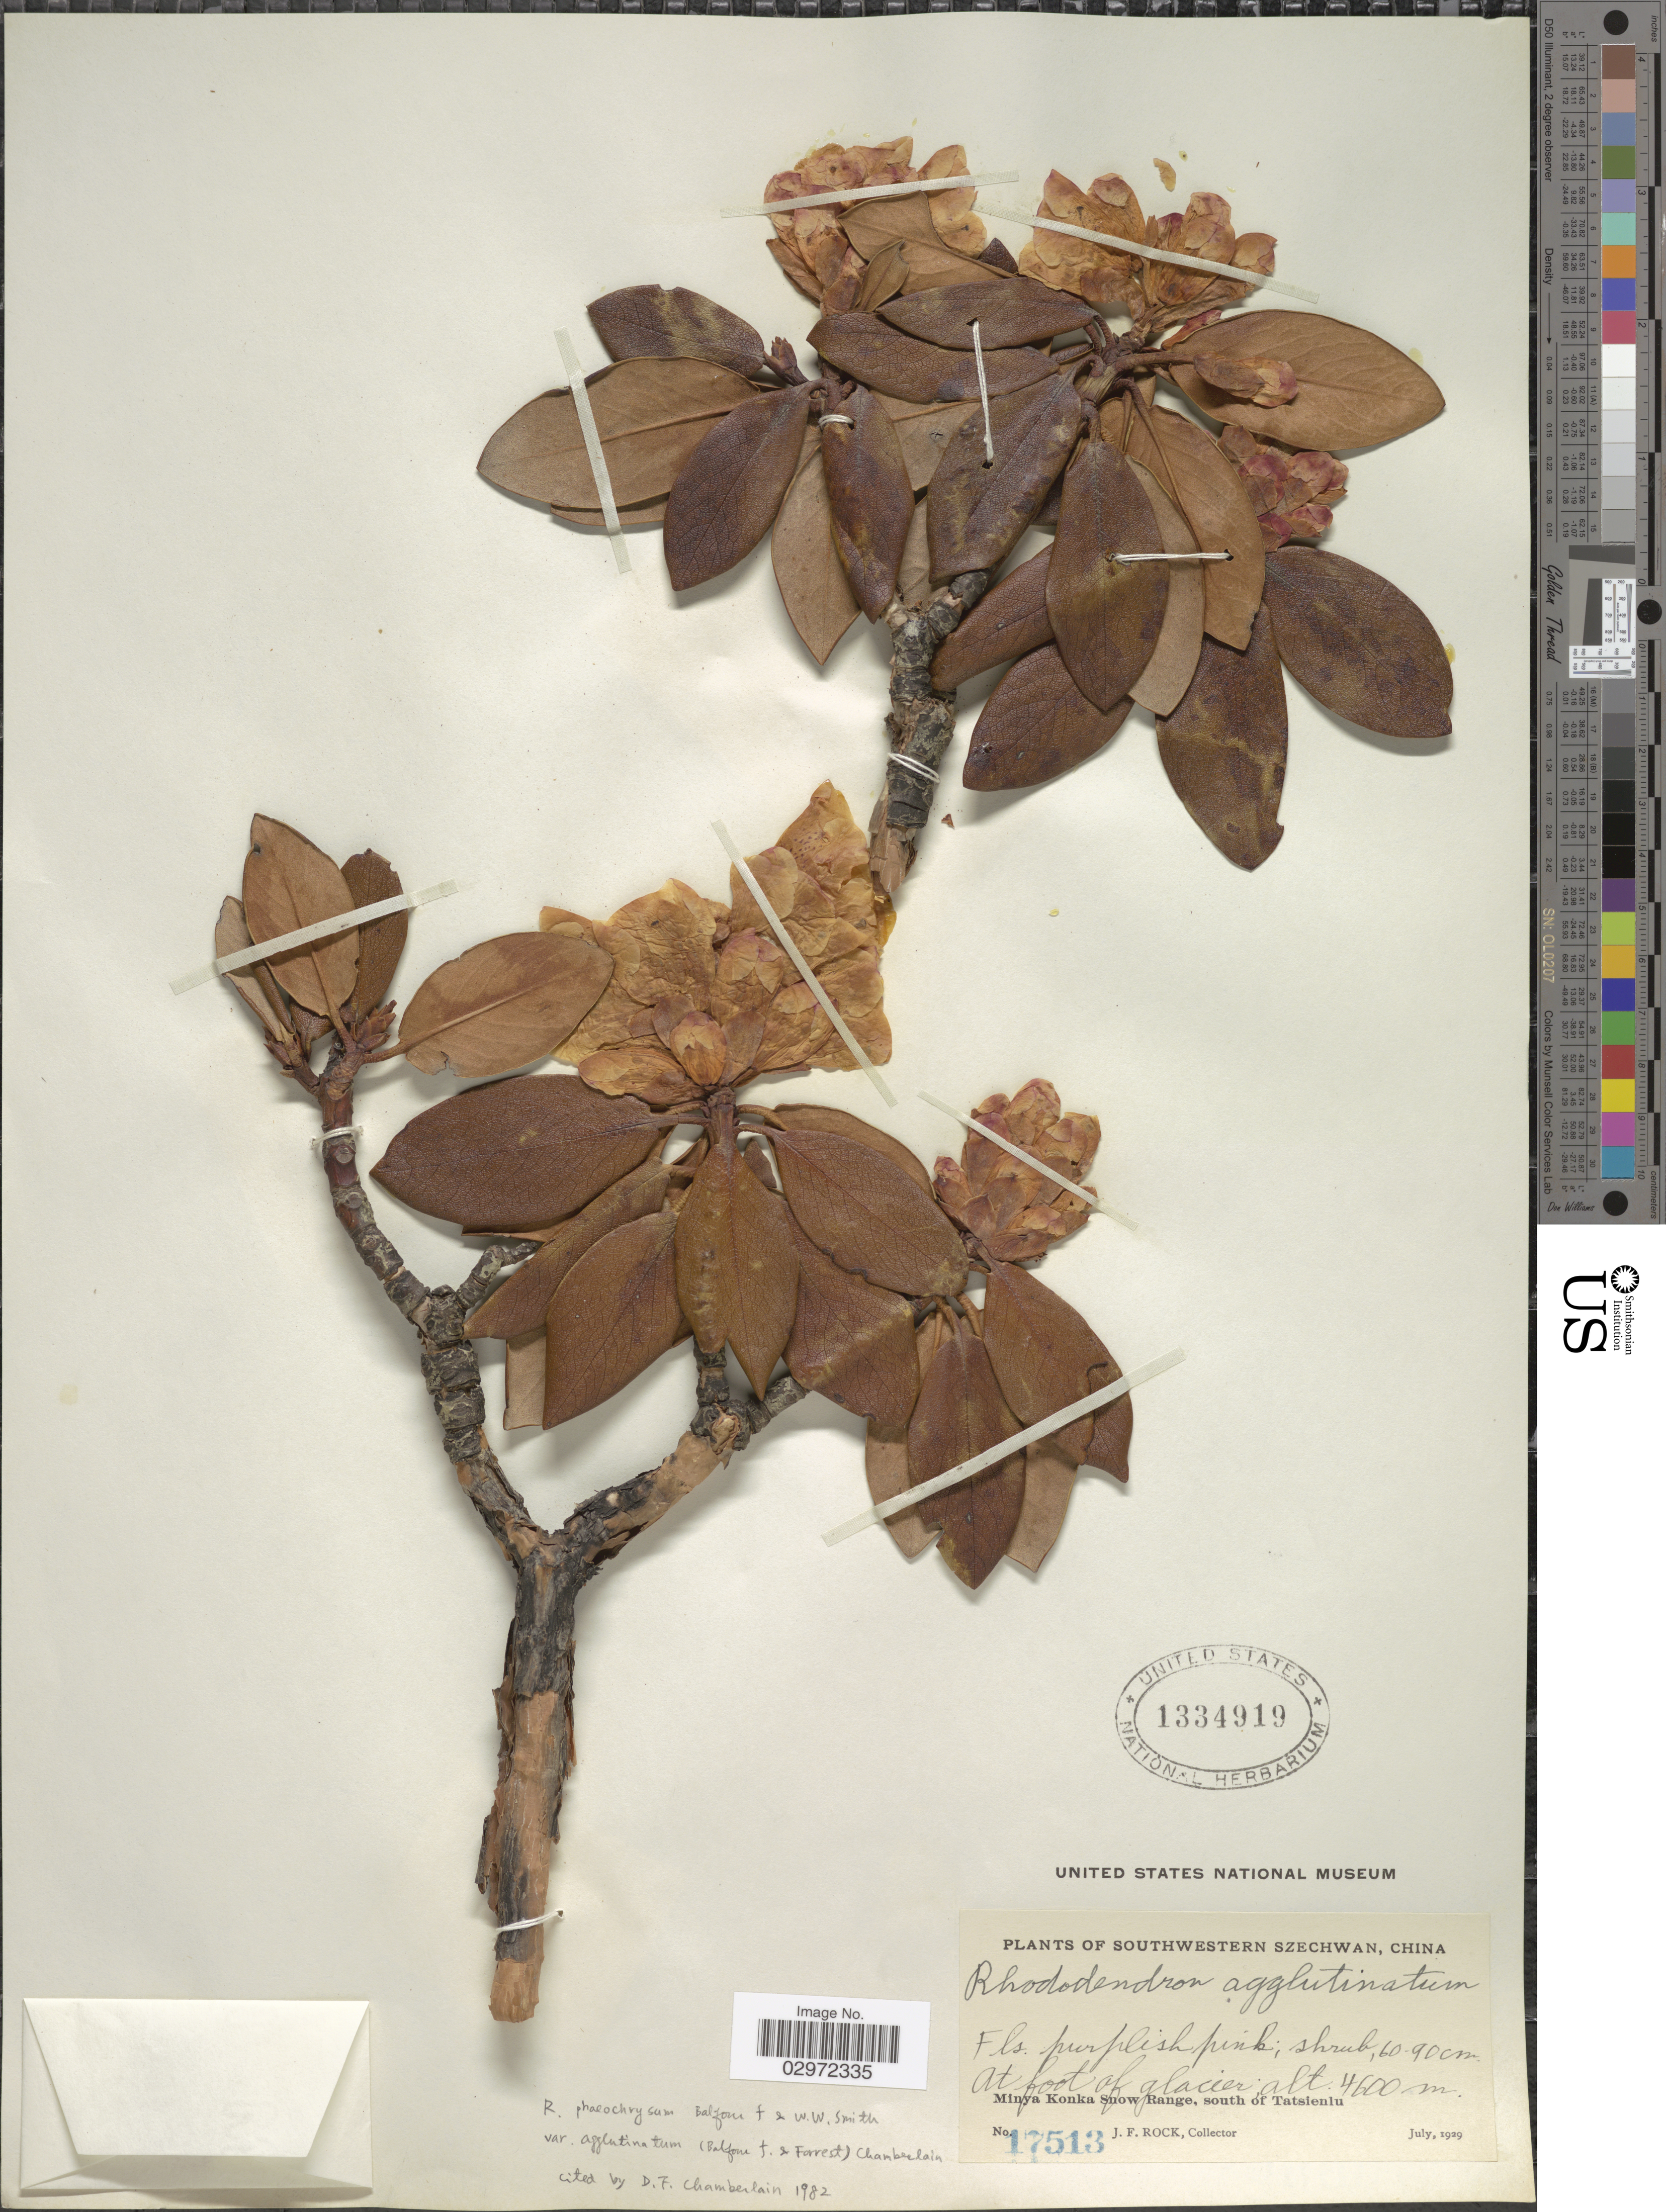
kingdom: Plantae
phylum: Tracheophyta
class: Magnoliopsida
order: Ericales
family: Ericaceae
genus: Rhododendron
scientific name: Rhododendron phaeochrysum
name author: Balf. f. & W.W. Sm.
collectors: J. Rock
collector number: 17513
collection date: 1929-07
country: China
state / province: Sichuan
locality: Southwestern Szechwan, Minya Konka Snow Range, south of Tatsienlu.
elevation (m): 4600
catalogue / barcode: US 1334919